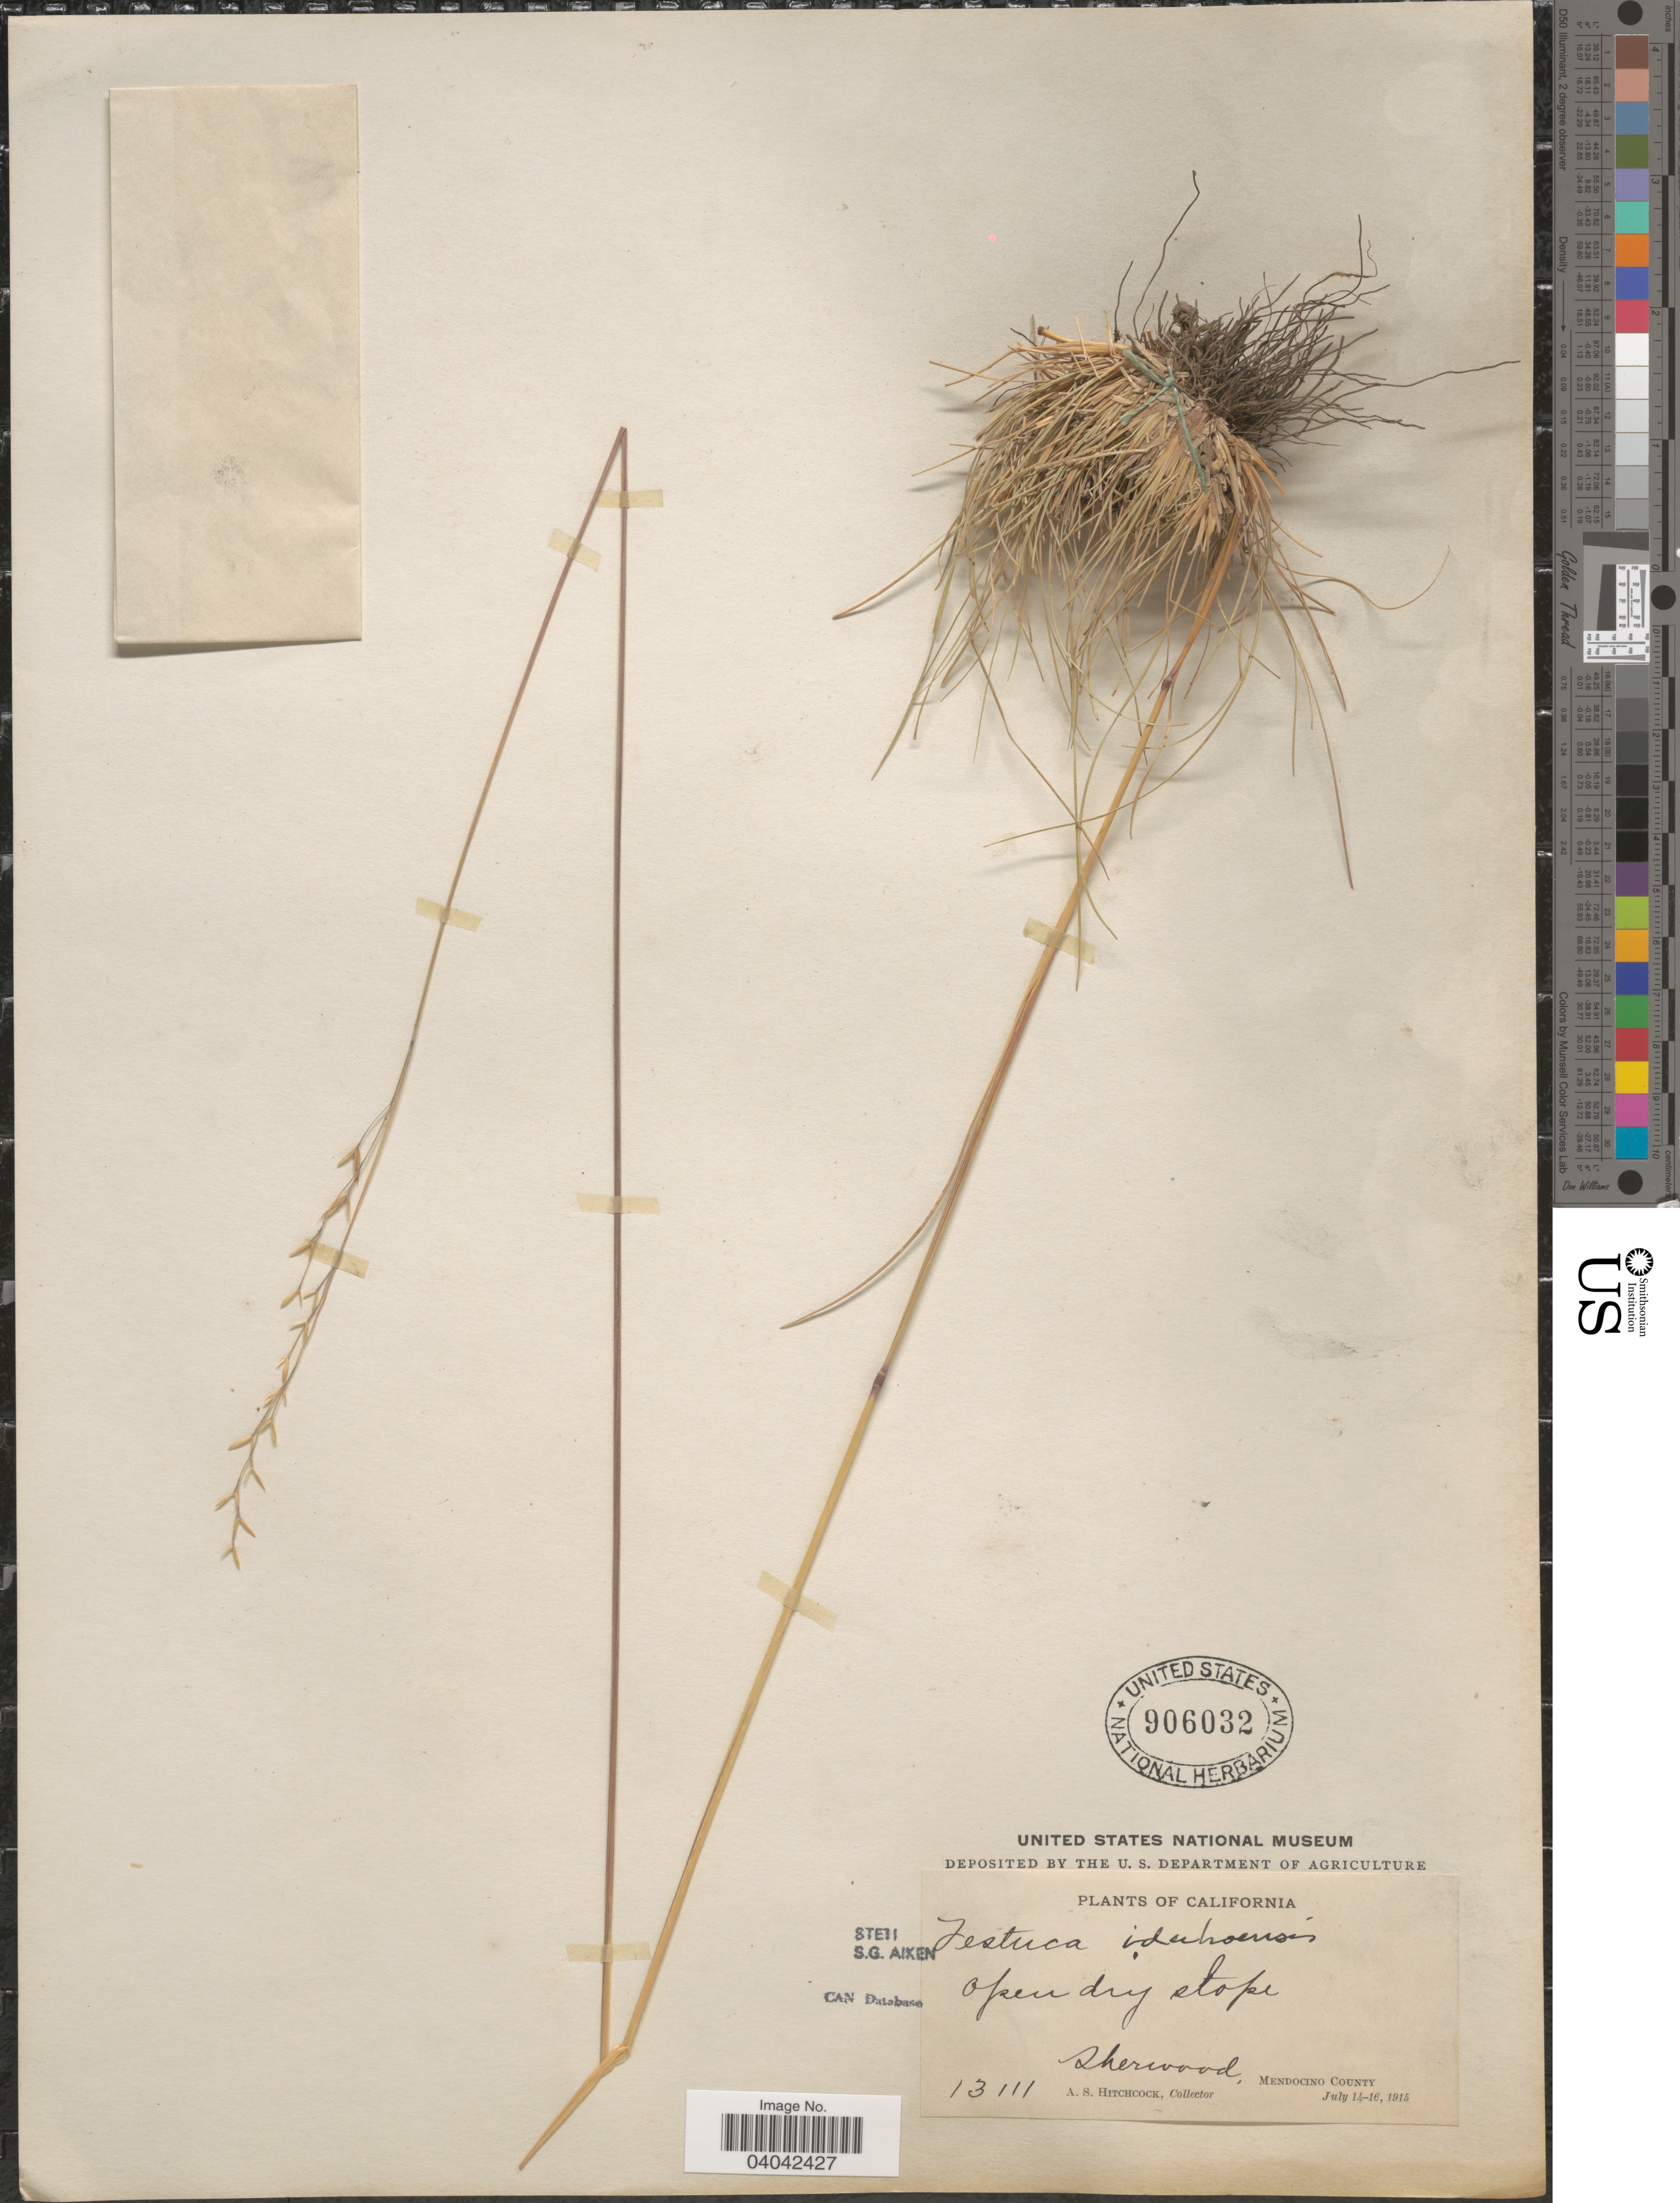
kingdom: Plantae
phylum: Tracheophyta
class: Liliopsida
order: Poales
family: Poaceae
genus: Festuca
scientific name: Festuca idahoensis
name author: Elmer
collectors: A. S. Hitchcock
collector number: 13111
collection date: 1915-07-14/1915-07-16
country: United States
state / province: California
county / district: Mendocino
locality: Sherwood, Mendocino County.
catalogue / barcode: US 906032